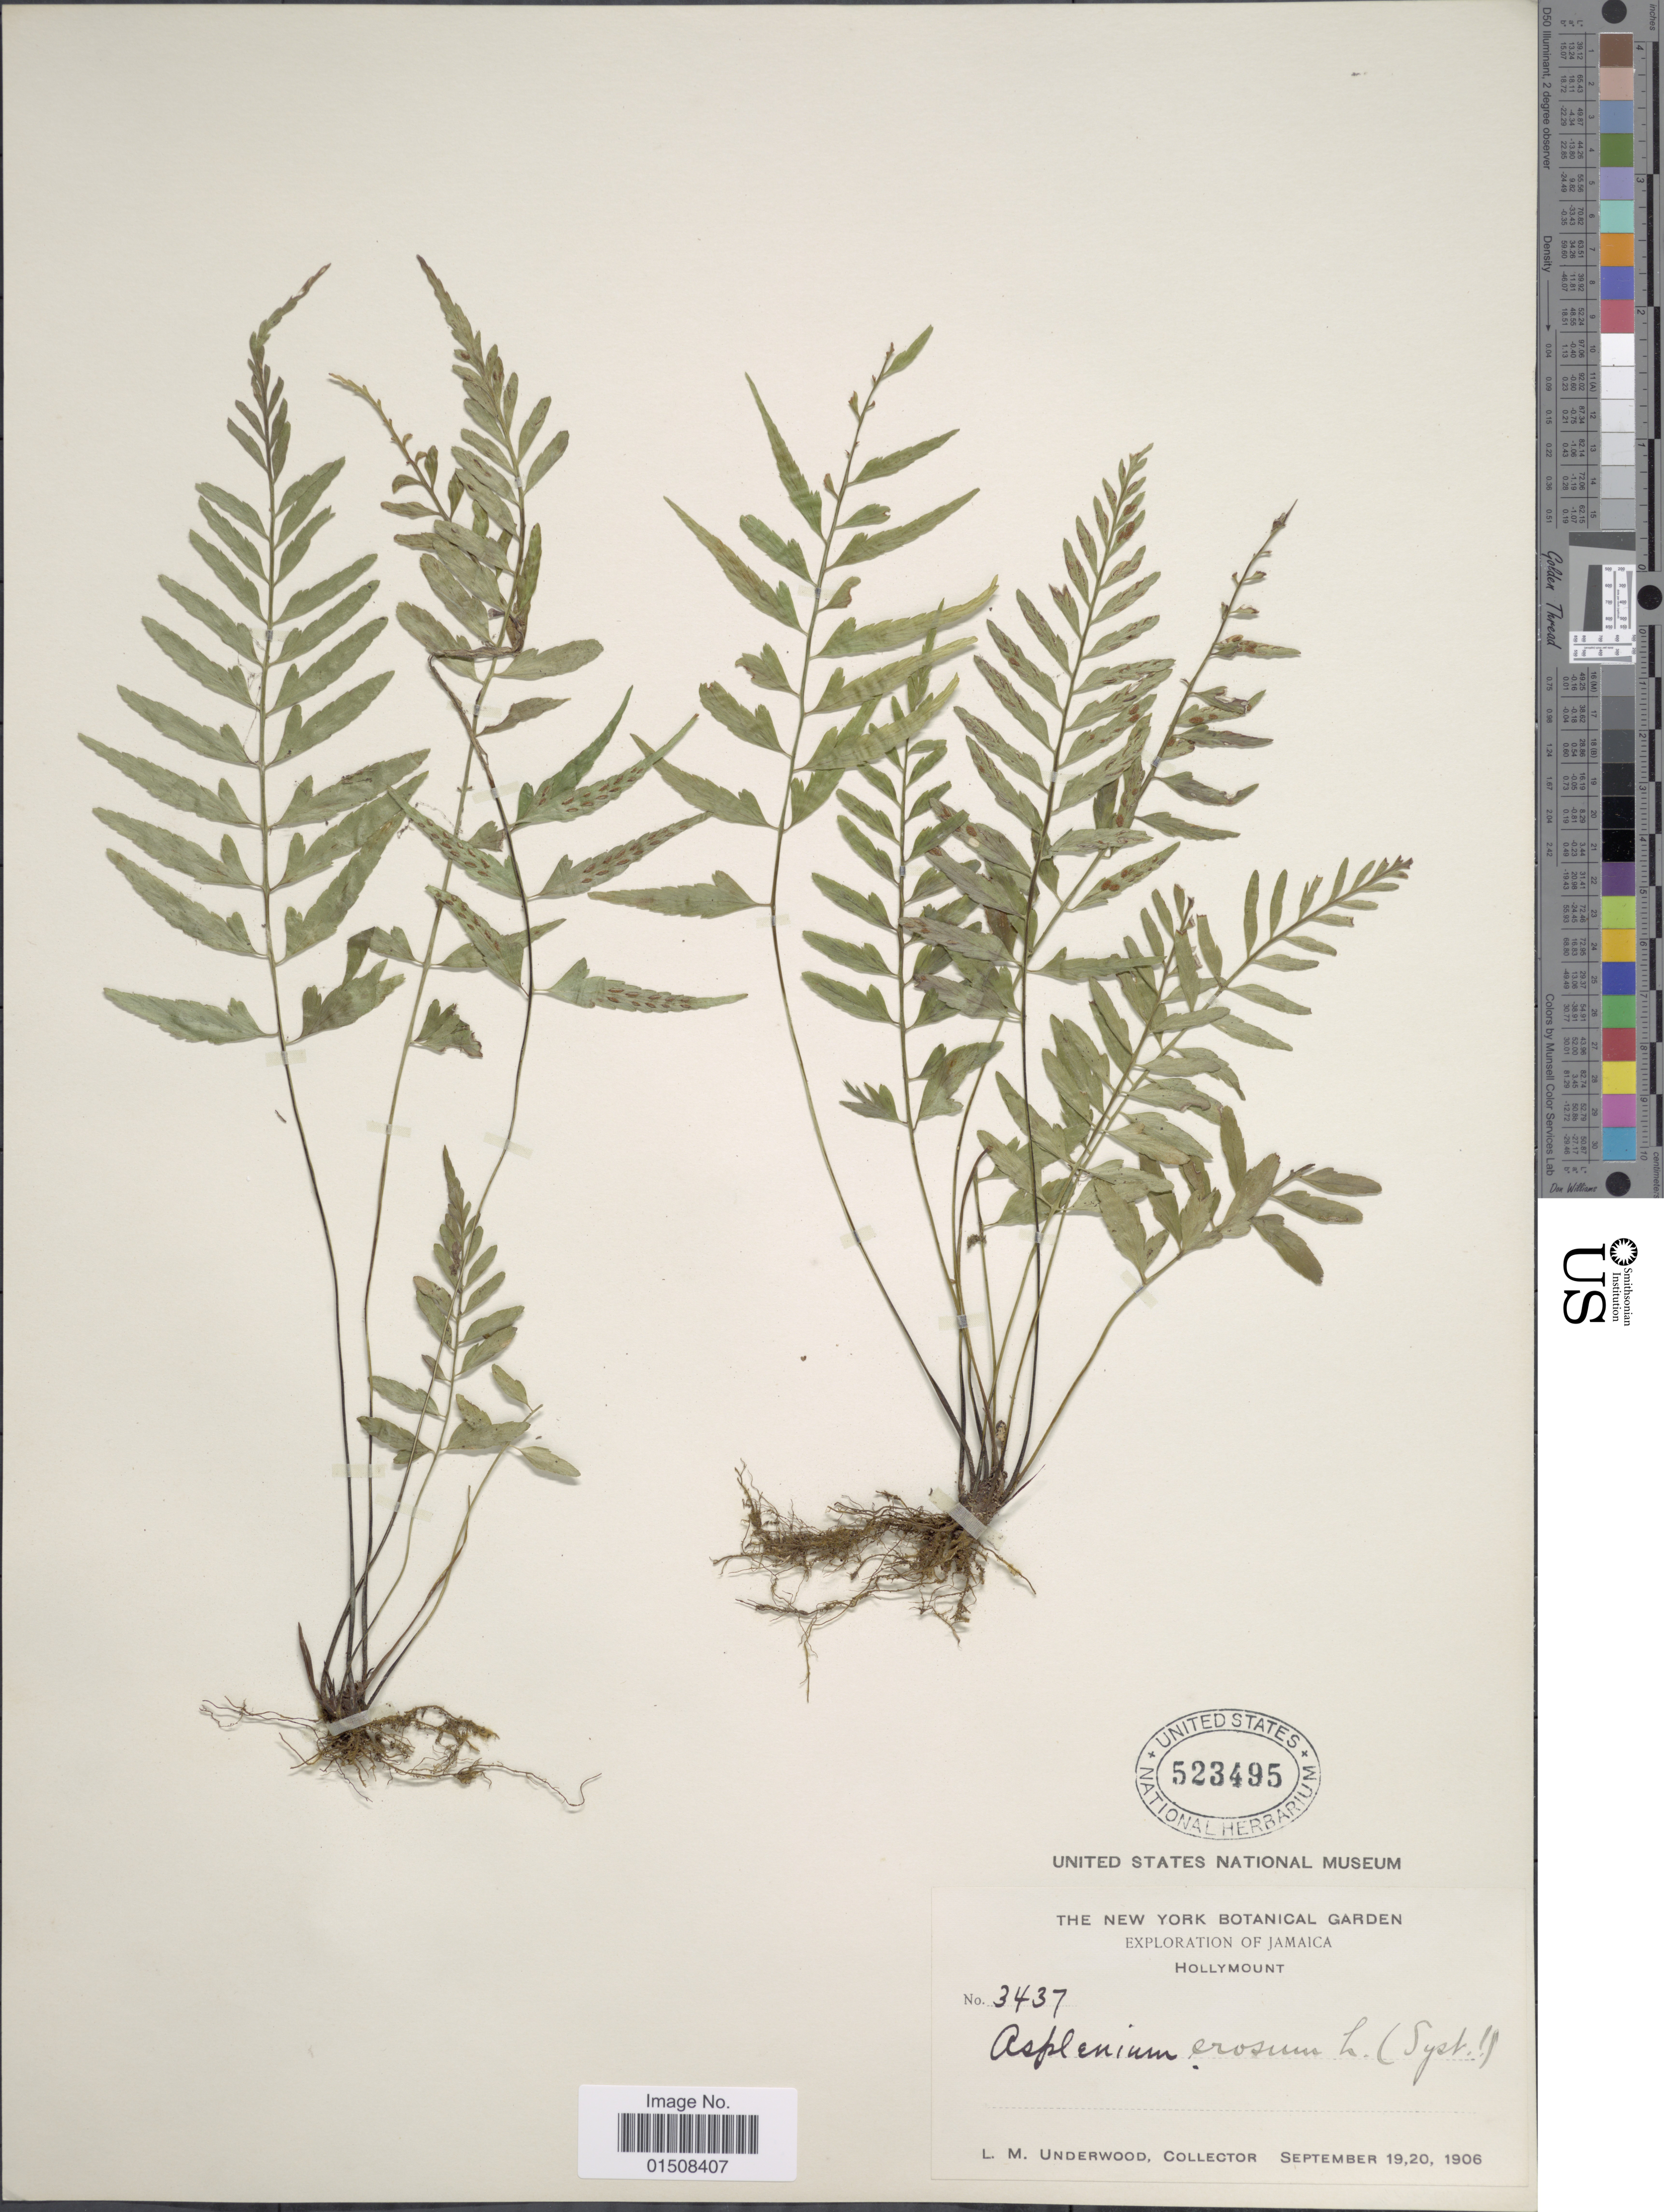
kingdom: Plantae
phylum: Tracheophyta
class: Polypodiopsida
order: Polypodiales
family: Aspleniaceae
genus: Asplenium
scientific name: Asplenium auritum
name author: Sw.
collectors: L. M. Underwood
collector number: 3437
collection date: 1906-09-19/1906-09-20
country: Jamaica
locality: Hollymount, Exploration of Jamaica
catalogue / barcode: US 523495